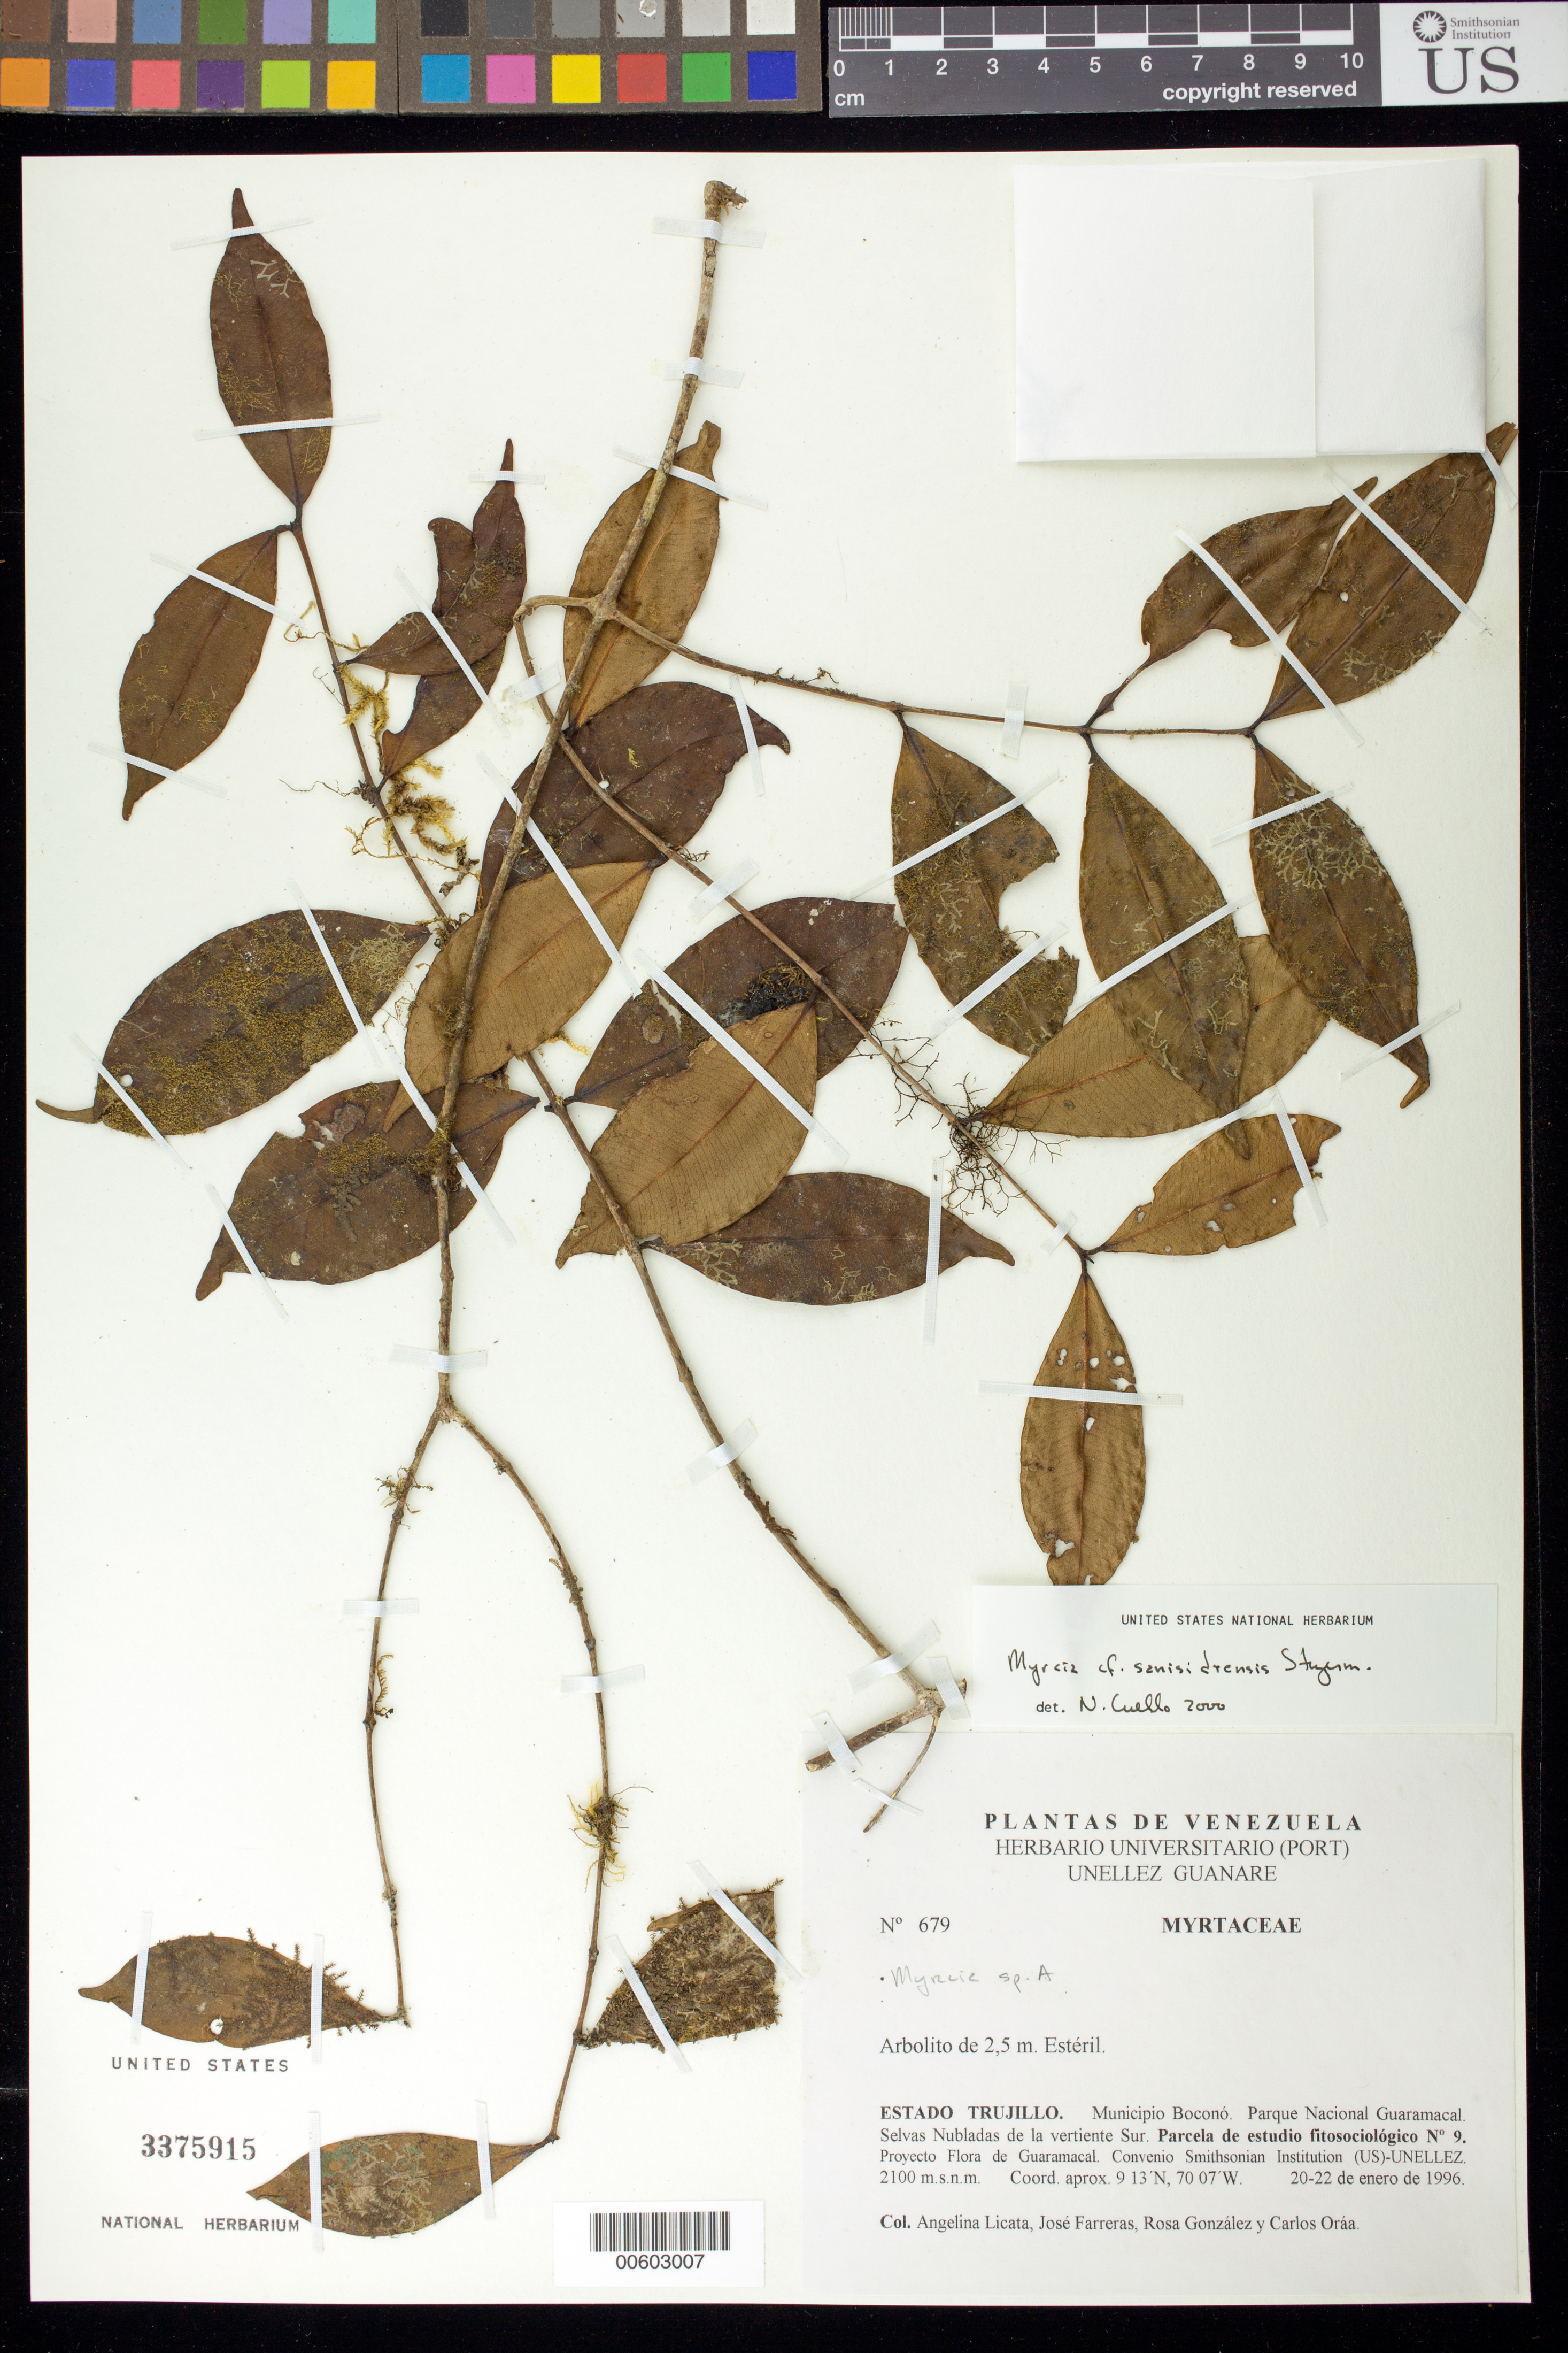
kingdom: Plantae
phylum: Tracheophyta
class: Magnoliopsida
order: Myrtales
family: Myrtaceae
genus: Myrcia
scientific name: Myrcia sanisidrensis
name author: Steyerm.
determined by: Cuello, Nidia L.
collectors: A. Licata, J. Farreras, R. González & C. Oráa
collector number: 679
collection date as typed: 20 Jan 1996 to 22 Jan 1996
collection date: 1996-01-20/1996-01-22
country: Venezuela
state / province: Trujillo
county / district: Boconó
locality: Parque Nacional Guaramacal, vertiente S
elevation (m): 2100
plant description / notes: PORT, SEL, US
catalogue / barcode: US 3375915